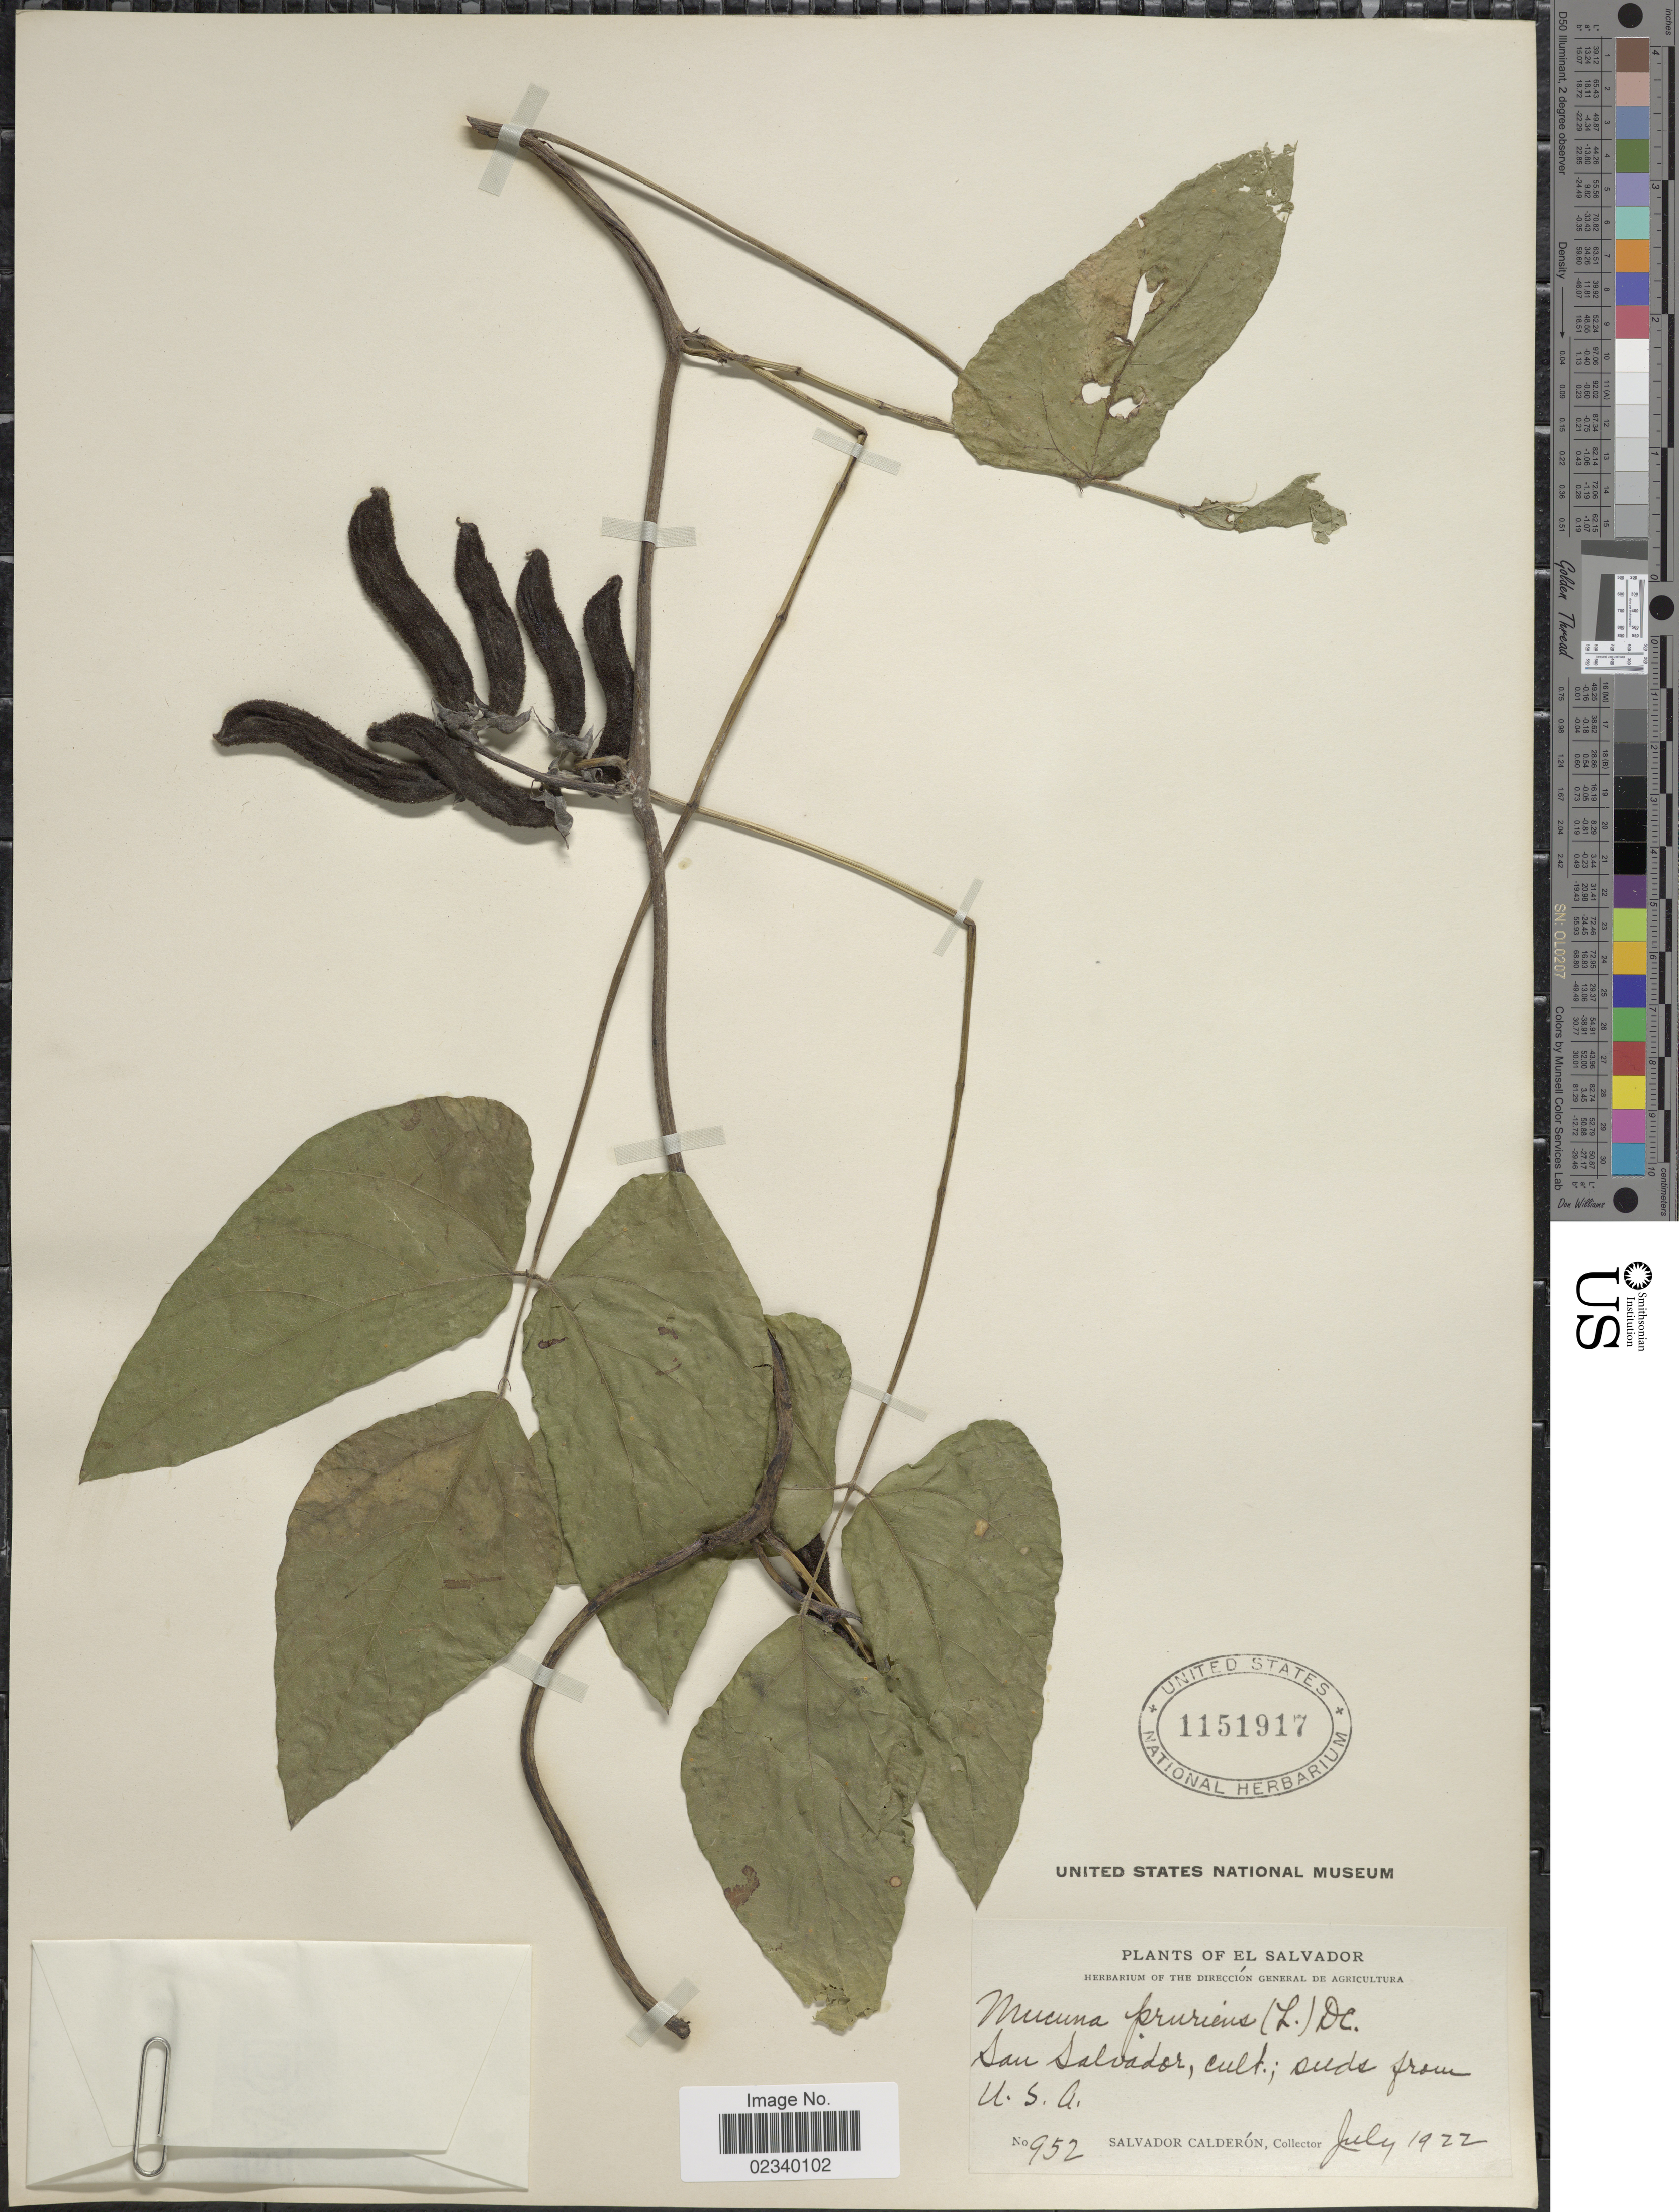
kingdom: Plantae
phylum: Tracheophyta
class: Magnoliopsida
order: Fabales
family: Fabaceae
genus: Mucuna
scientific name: Mucuna pruriens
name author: (L.) DC.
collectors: S. Calderón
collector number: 952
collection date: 1922-07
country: El Salvador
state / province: San Salvador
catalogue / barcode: US 1151917